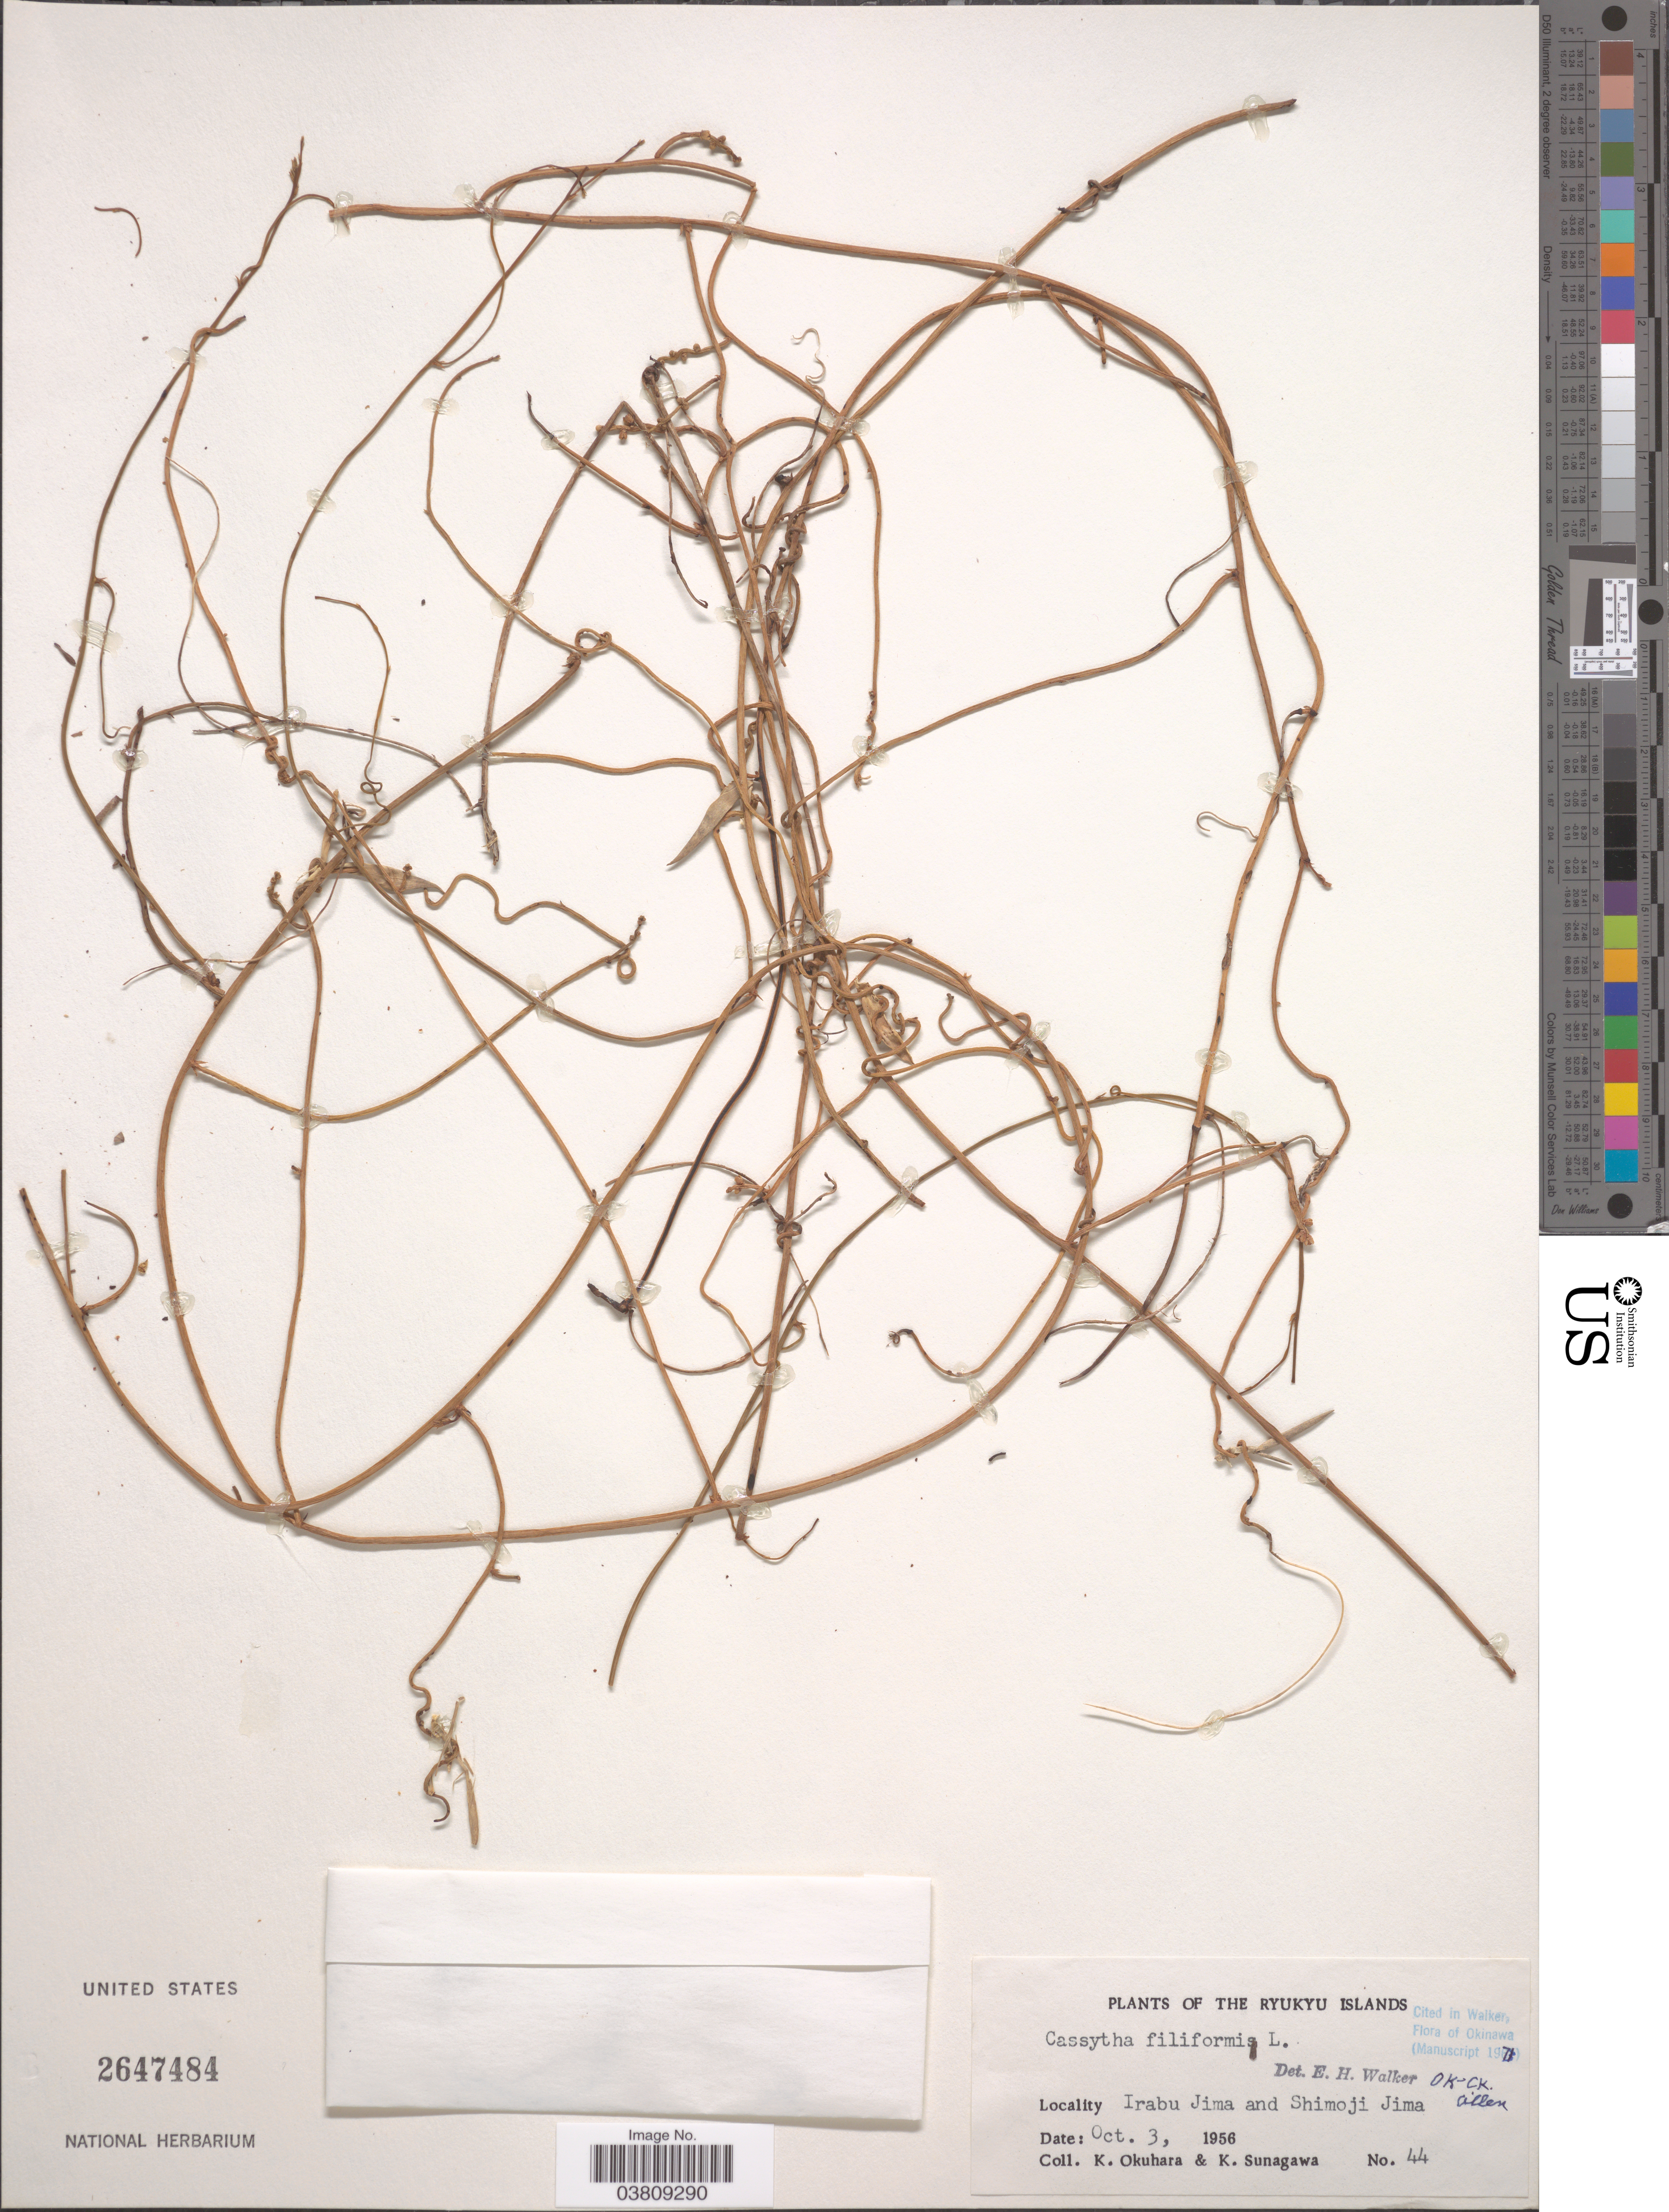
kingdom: Plantae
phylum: Tracheophyta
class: Magnoliopsida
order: Laurales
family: Lauraceae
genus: Cassytha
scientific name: Cassytha filiformis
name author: L.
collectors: K. Okuhara & K. Sunagawa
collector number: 44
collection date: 1956-10-03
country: Japan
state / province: Okinawa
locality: Ryukyu Islands. Irabu Jima and Shimoji Jima.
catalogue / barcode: US 2647484